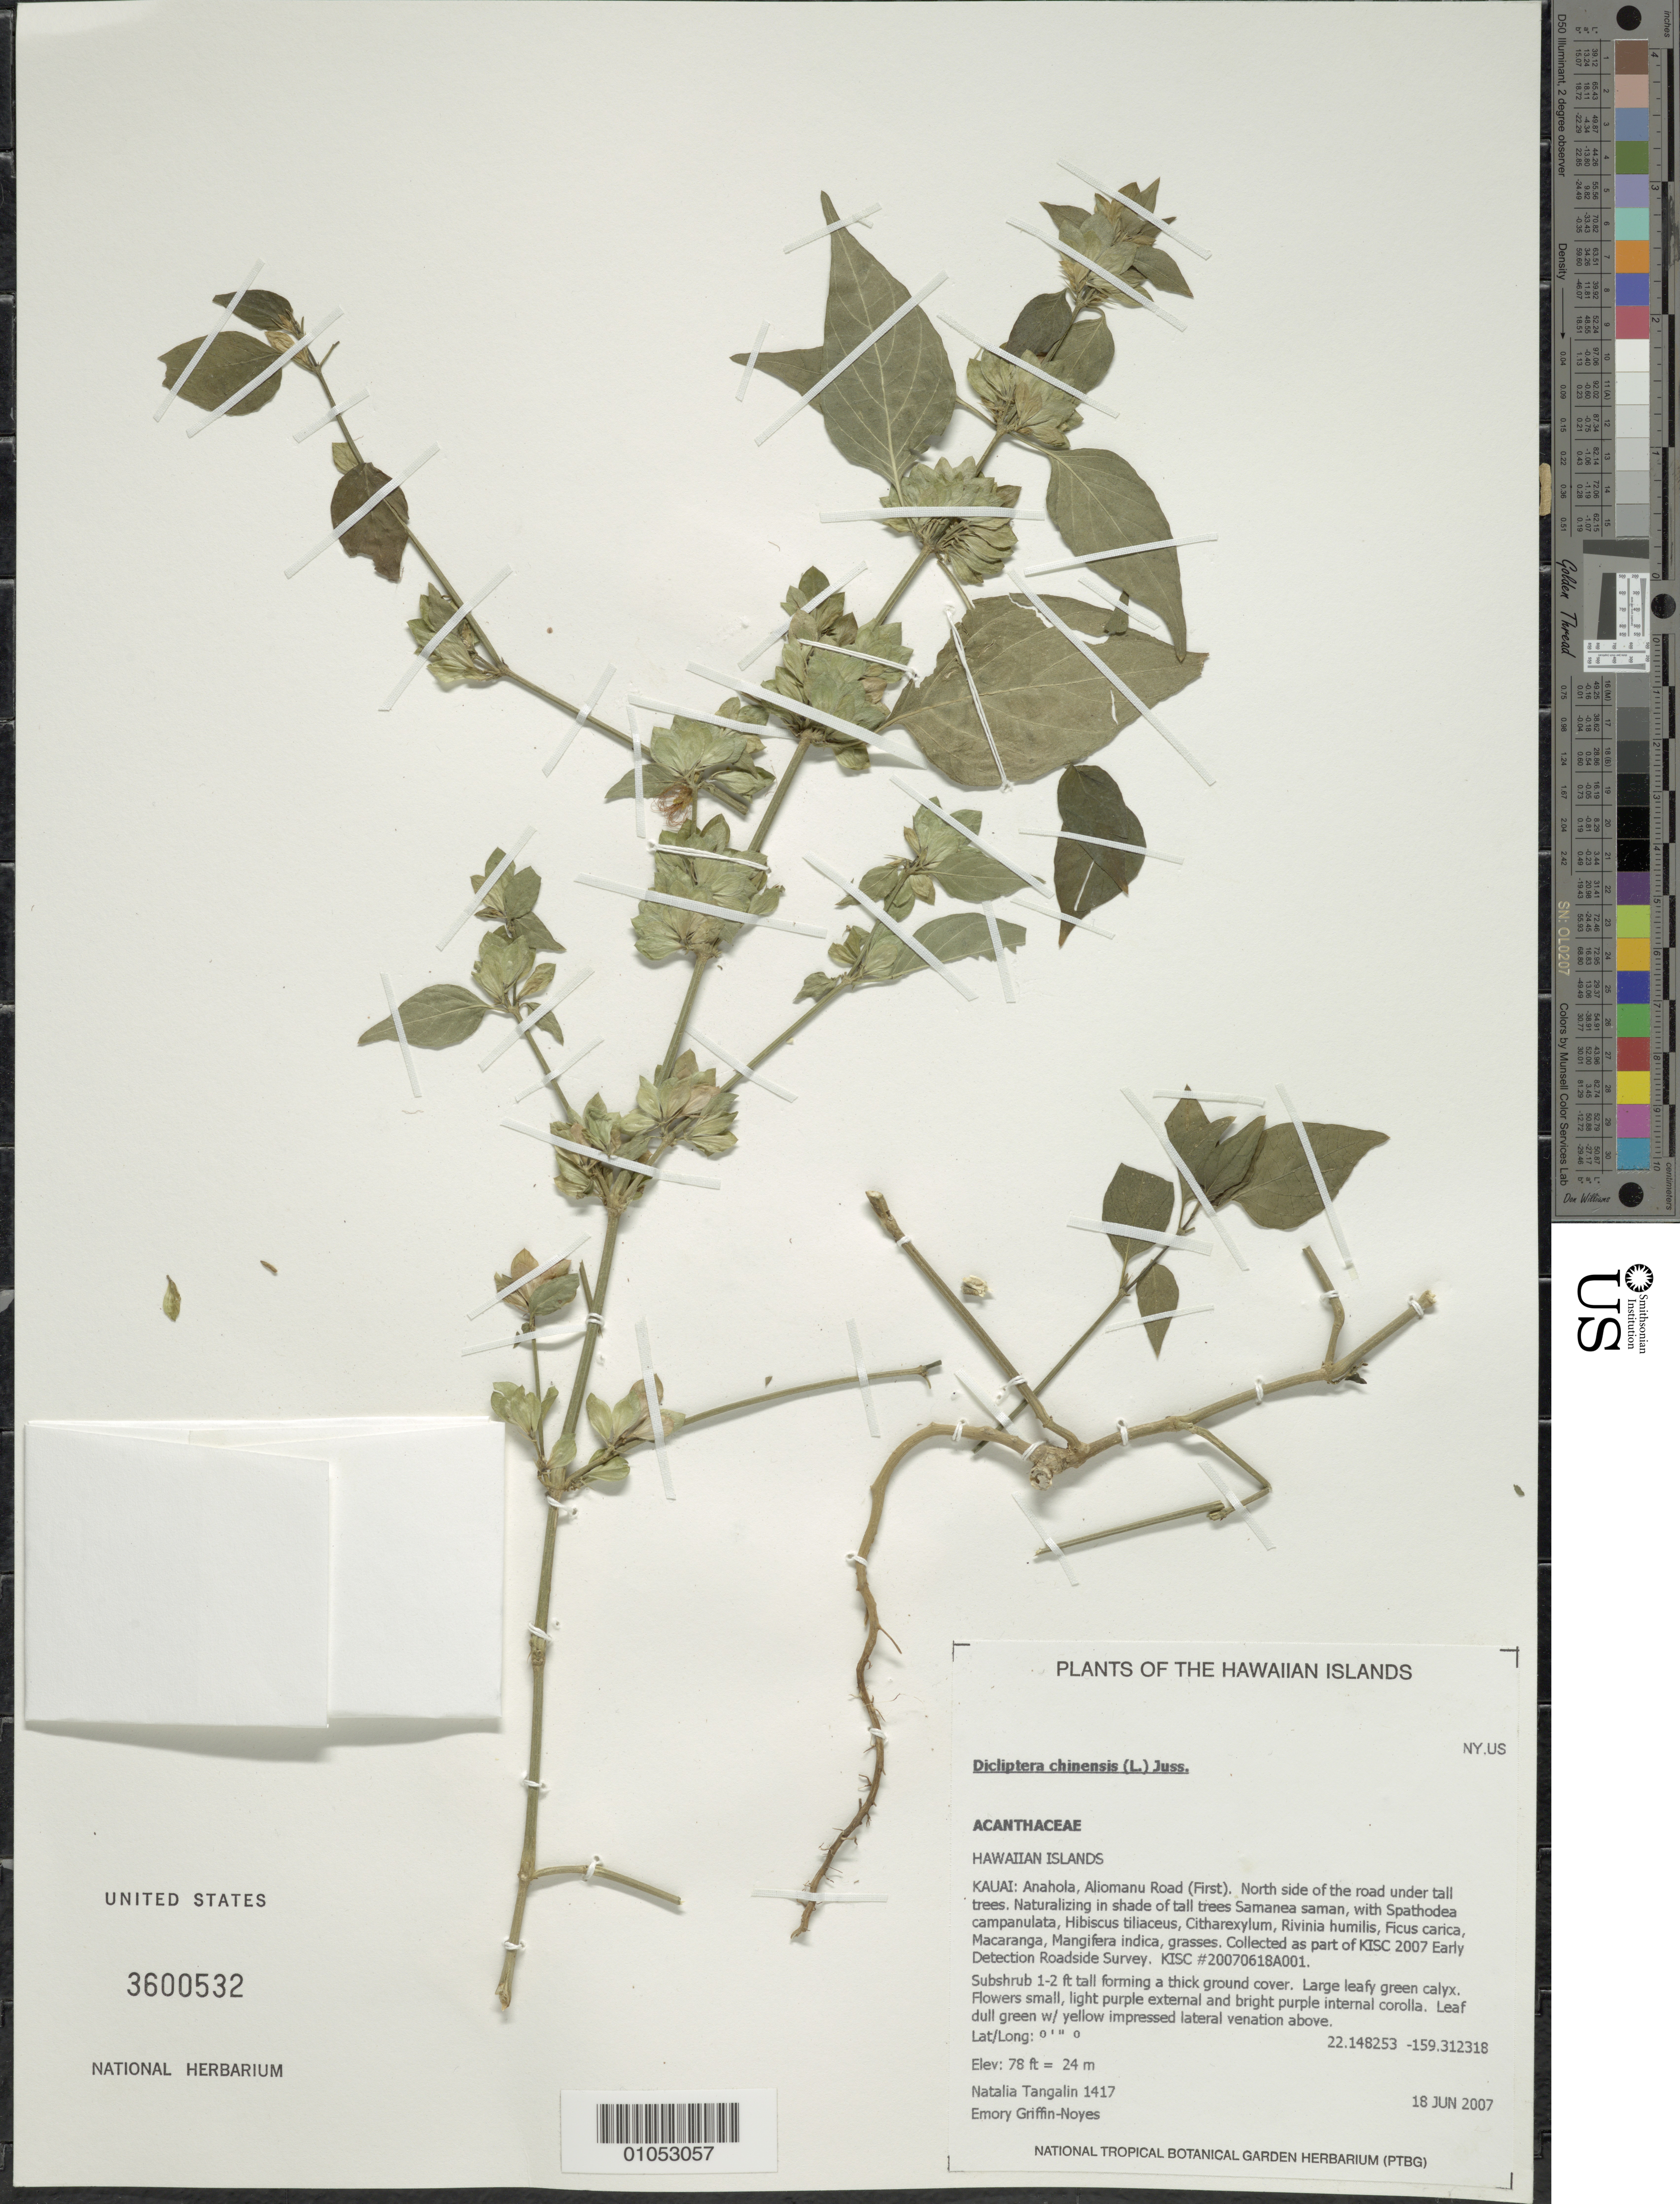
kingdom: Plantae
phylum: Tracheophyta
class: Magnoliopsida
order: Lamiales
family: Acanthaceae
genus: Dicliptera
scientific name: Dicliptera chinensis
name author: (L.) Juss.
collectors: N. Tangalin & E. Griffin-Noyes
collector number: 1417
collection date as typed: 18 Jun 2007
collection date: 2007-06-18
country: United States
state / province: Hawaii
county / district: Kauai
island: Kaua'i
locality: Anahola, Alimanu Road (First). North side of road.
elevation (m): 24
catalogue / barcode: US 3600532